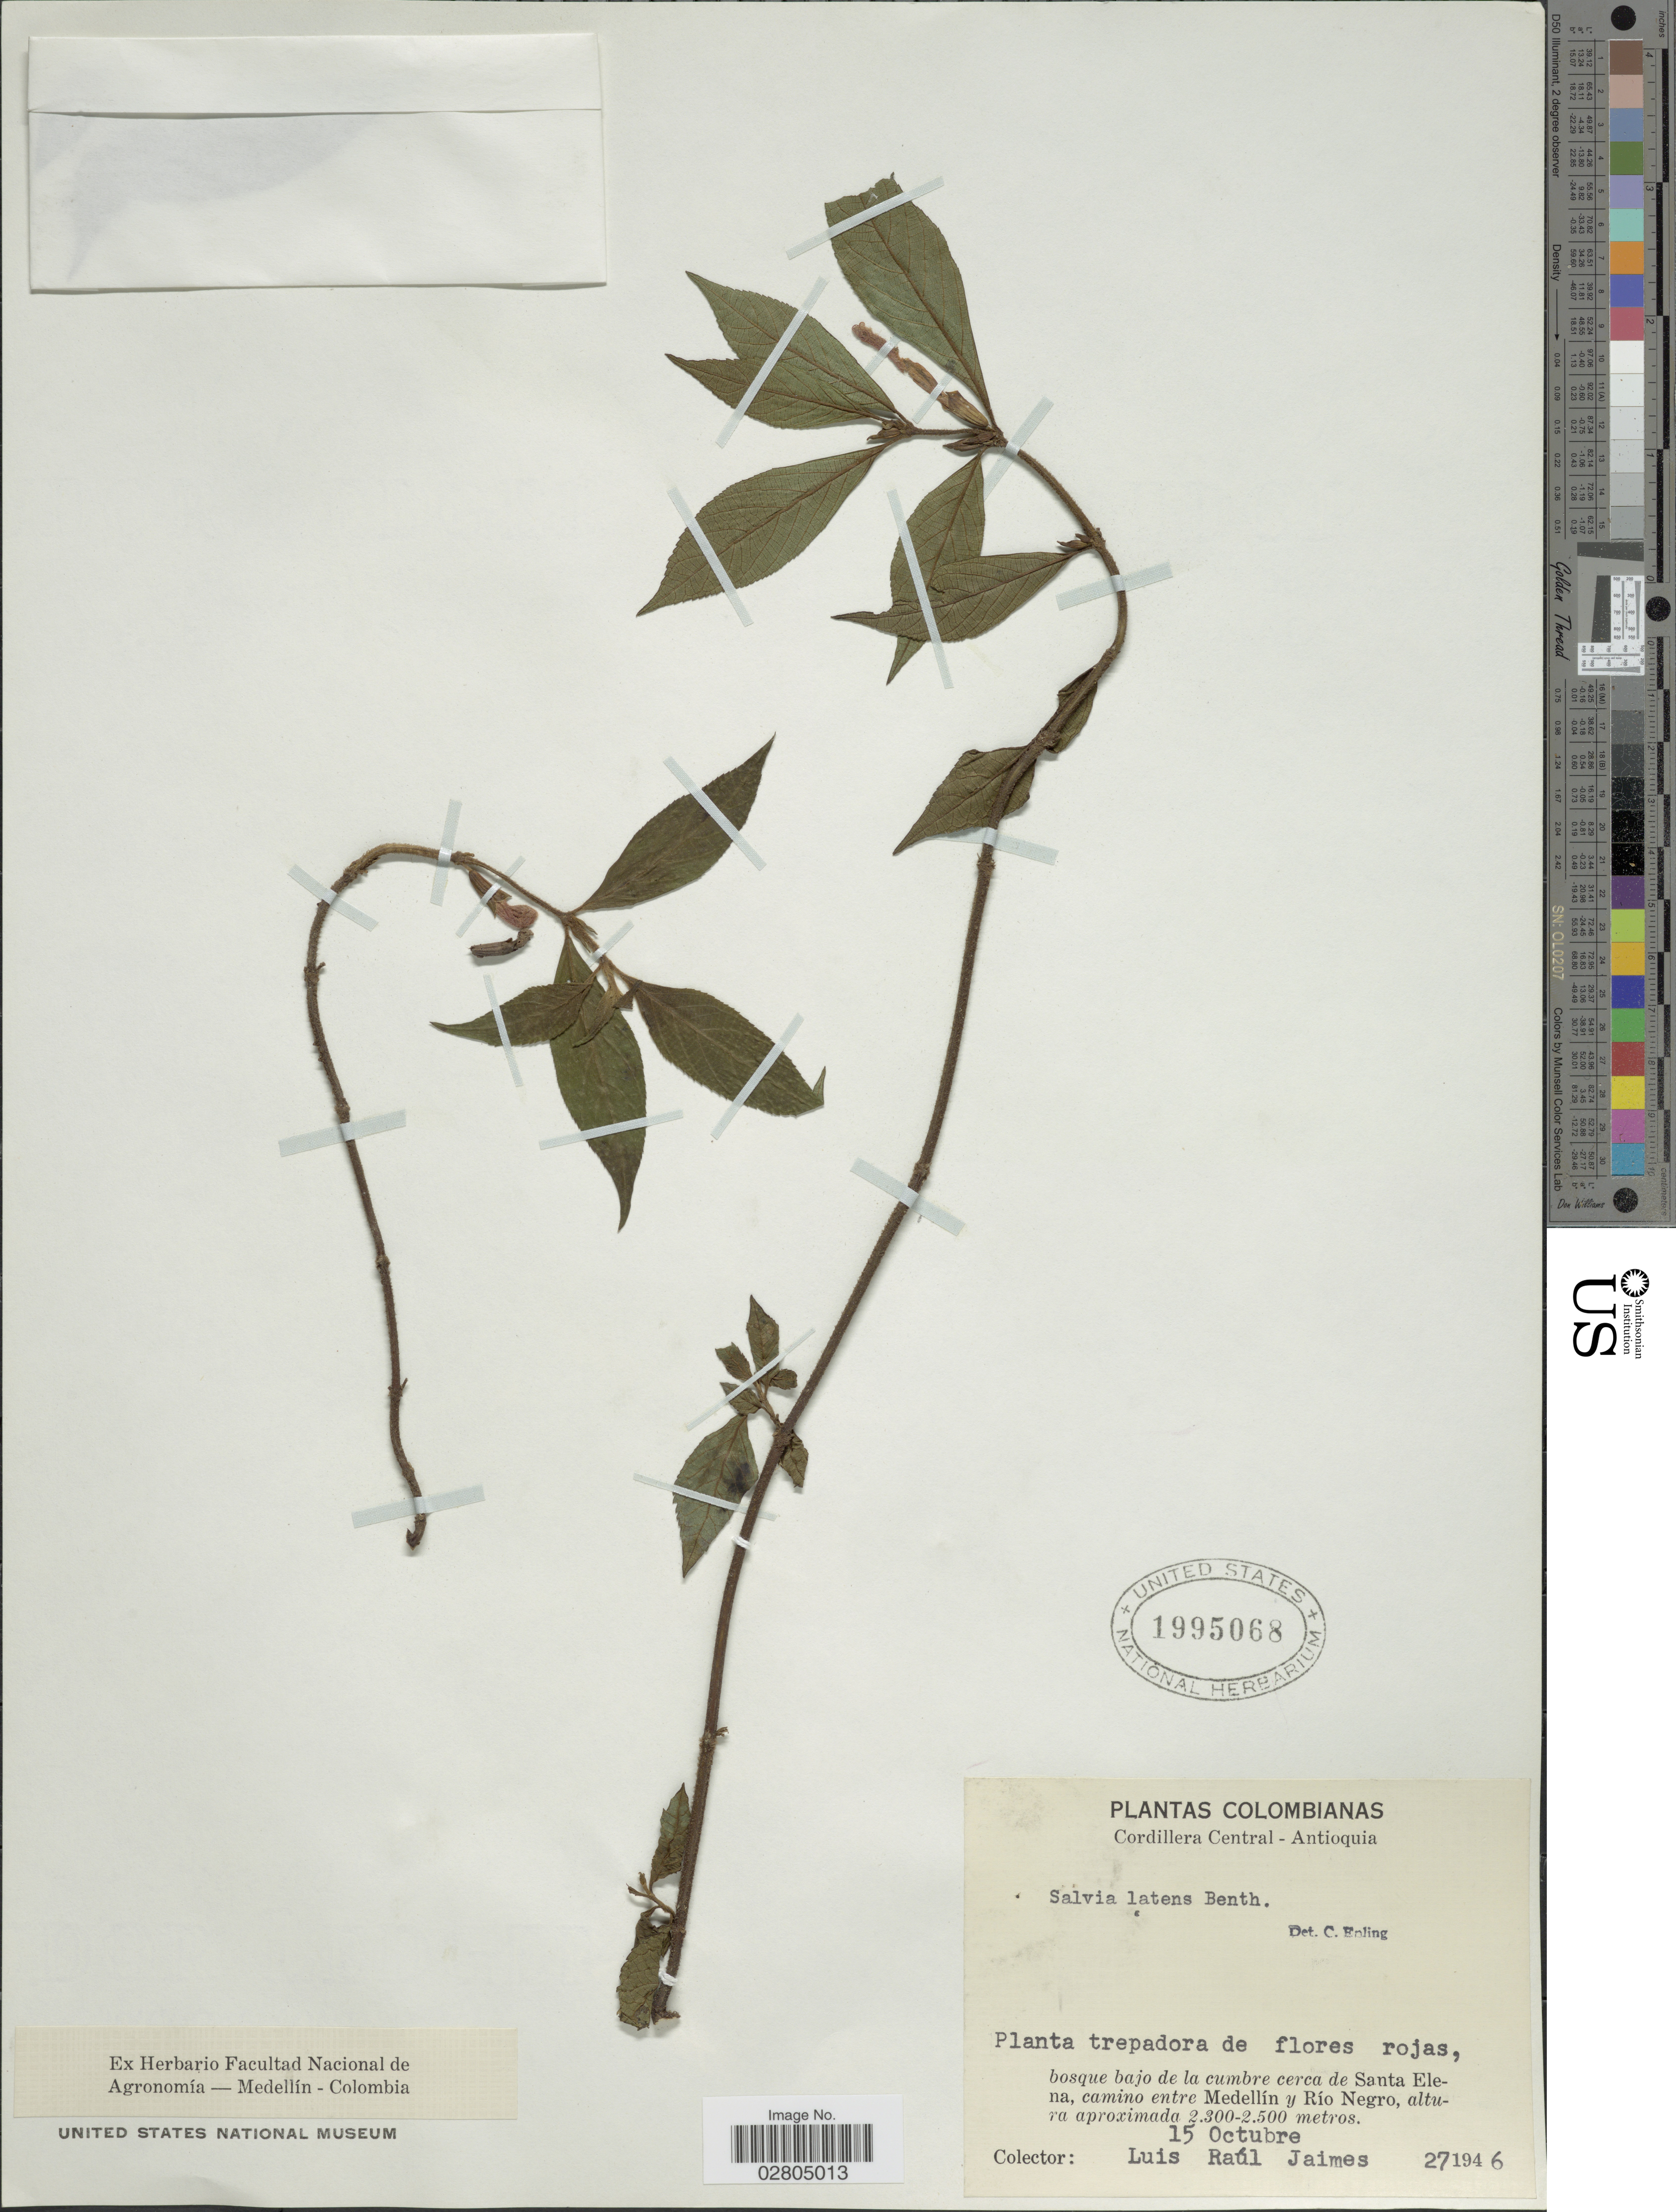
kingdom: Plantae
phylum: Tracheophyta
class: Magnoliopsida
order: Lamiales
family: Lamiaceae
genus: Salvia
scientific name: Salvia rufula subsp. latens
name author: (Benth.) J.R.I. Wood & Harley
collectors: L. R. Jaimes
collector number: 27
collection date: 1946-10-15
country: Colombia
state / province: Antioquia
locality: Cordillera Central, bosque bajo de la cumbre cerca de Santa Elena, camino entre Medellín y Río Negro.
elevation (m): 2300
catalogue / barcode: US 1995068